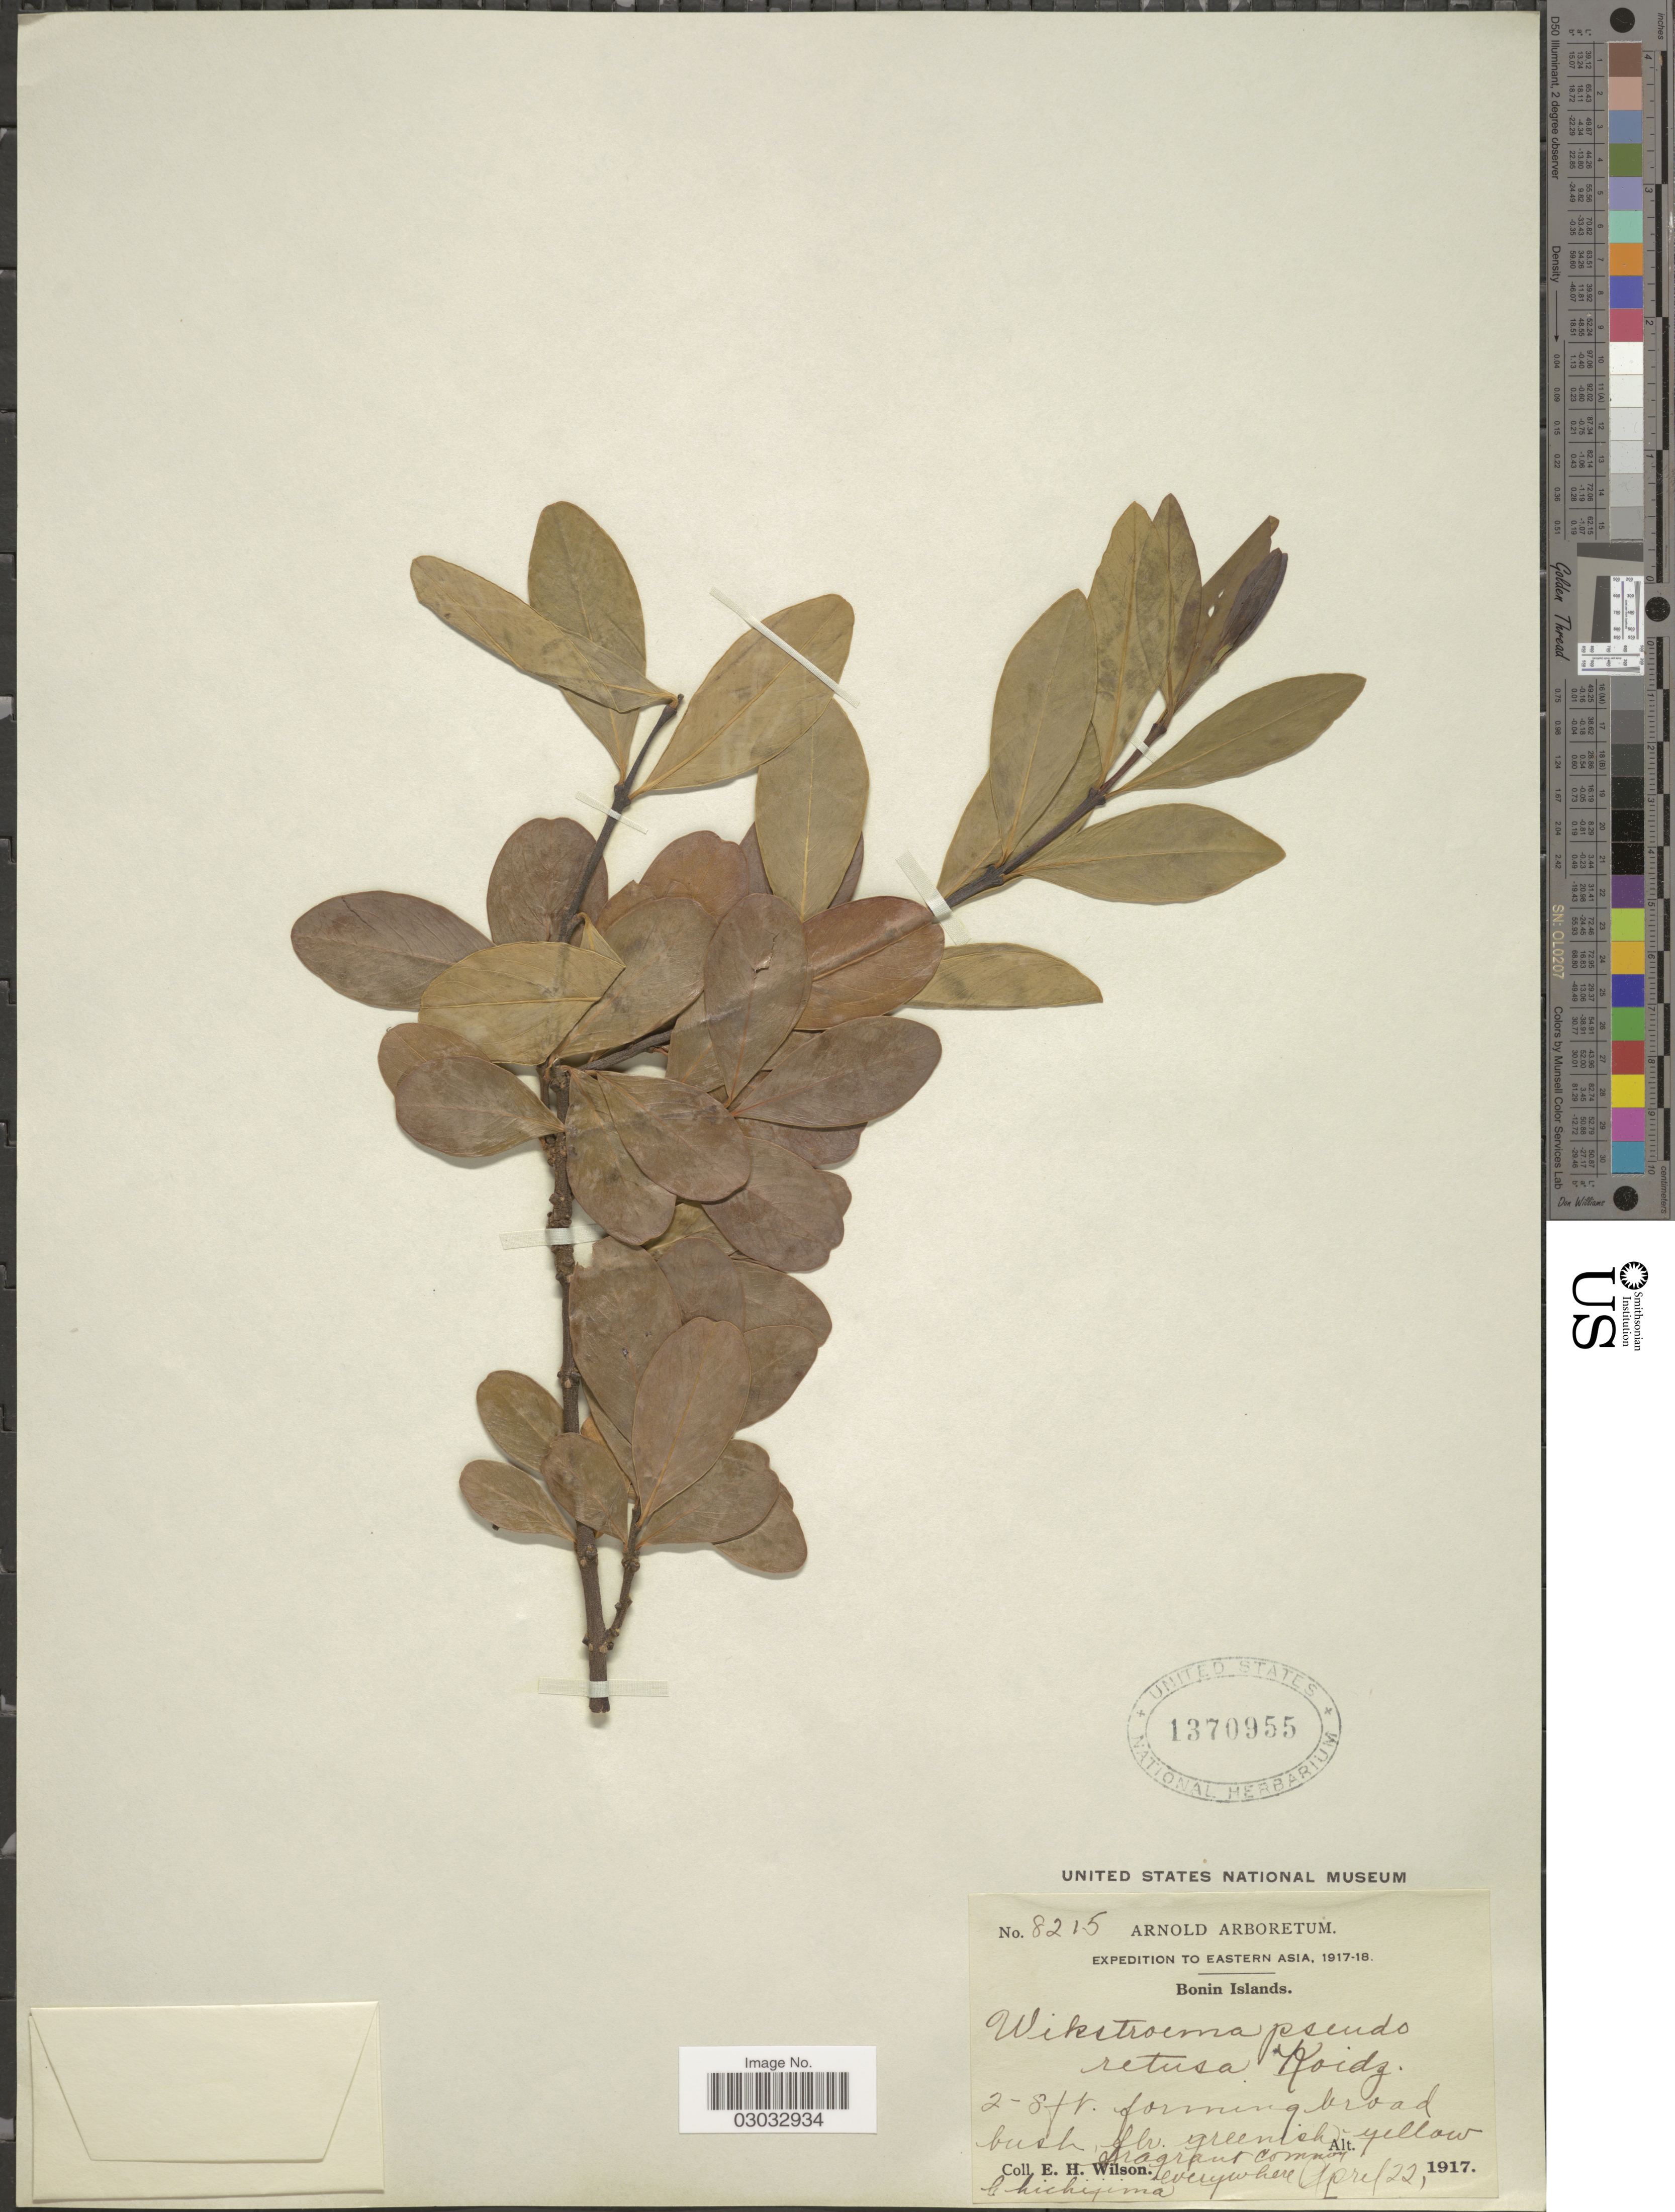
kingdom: Plantae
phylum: Tracheophyta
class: Magnoliopsida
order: Malvales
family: Thymelaeaceae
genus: Wikstroemia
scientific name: Wikstroemia pseudoretusa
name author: Koidz.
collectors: E. Wilson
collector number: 8215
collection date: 1917-04-22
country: Japan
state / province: Tokyo, Federal City of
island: Bonin Islands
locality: Bonin Islands, Eastern Asia, Chichijima.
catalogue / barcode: US 1370955